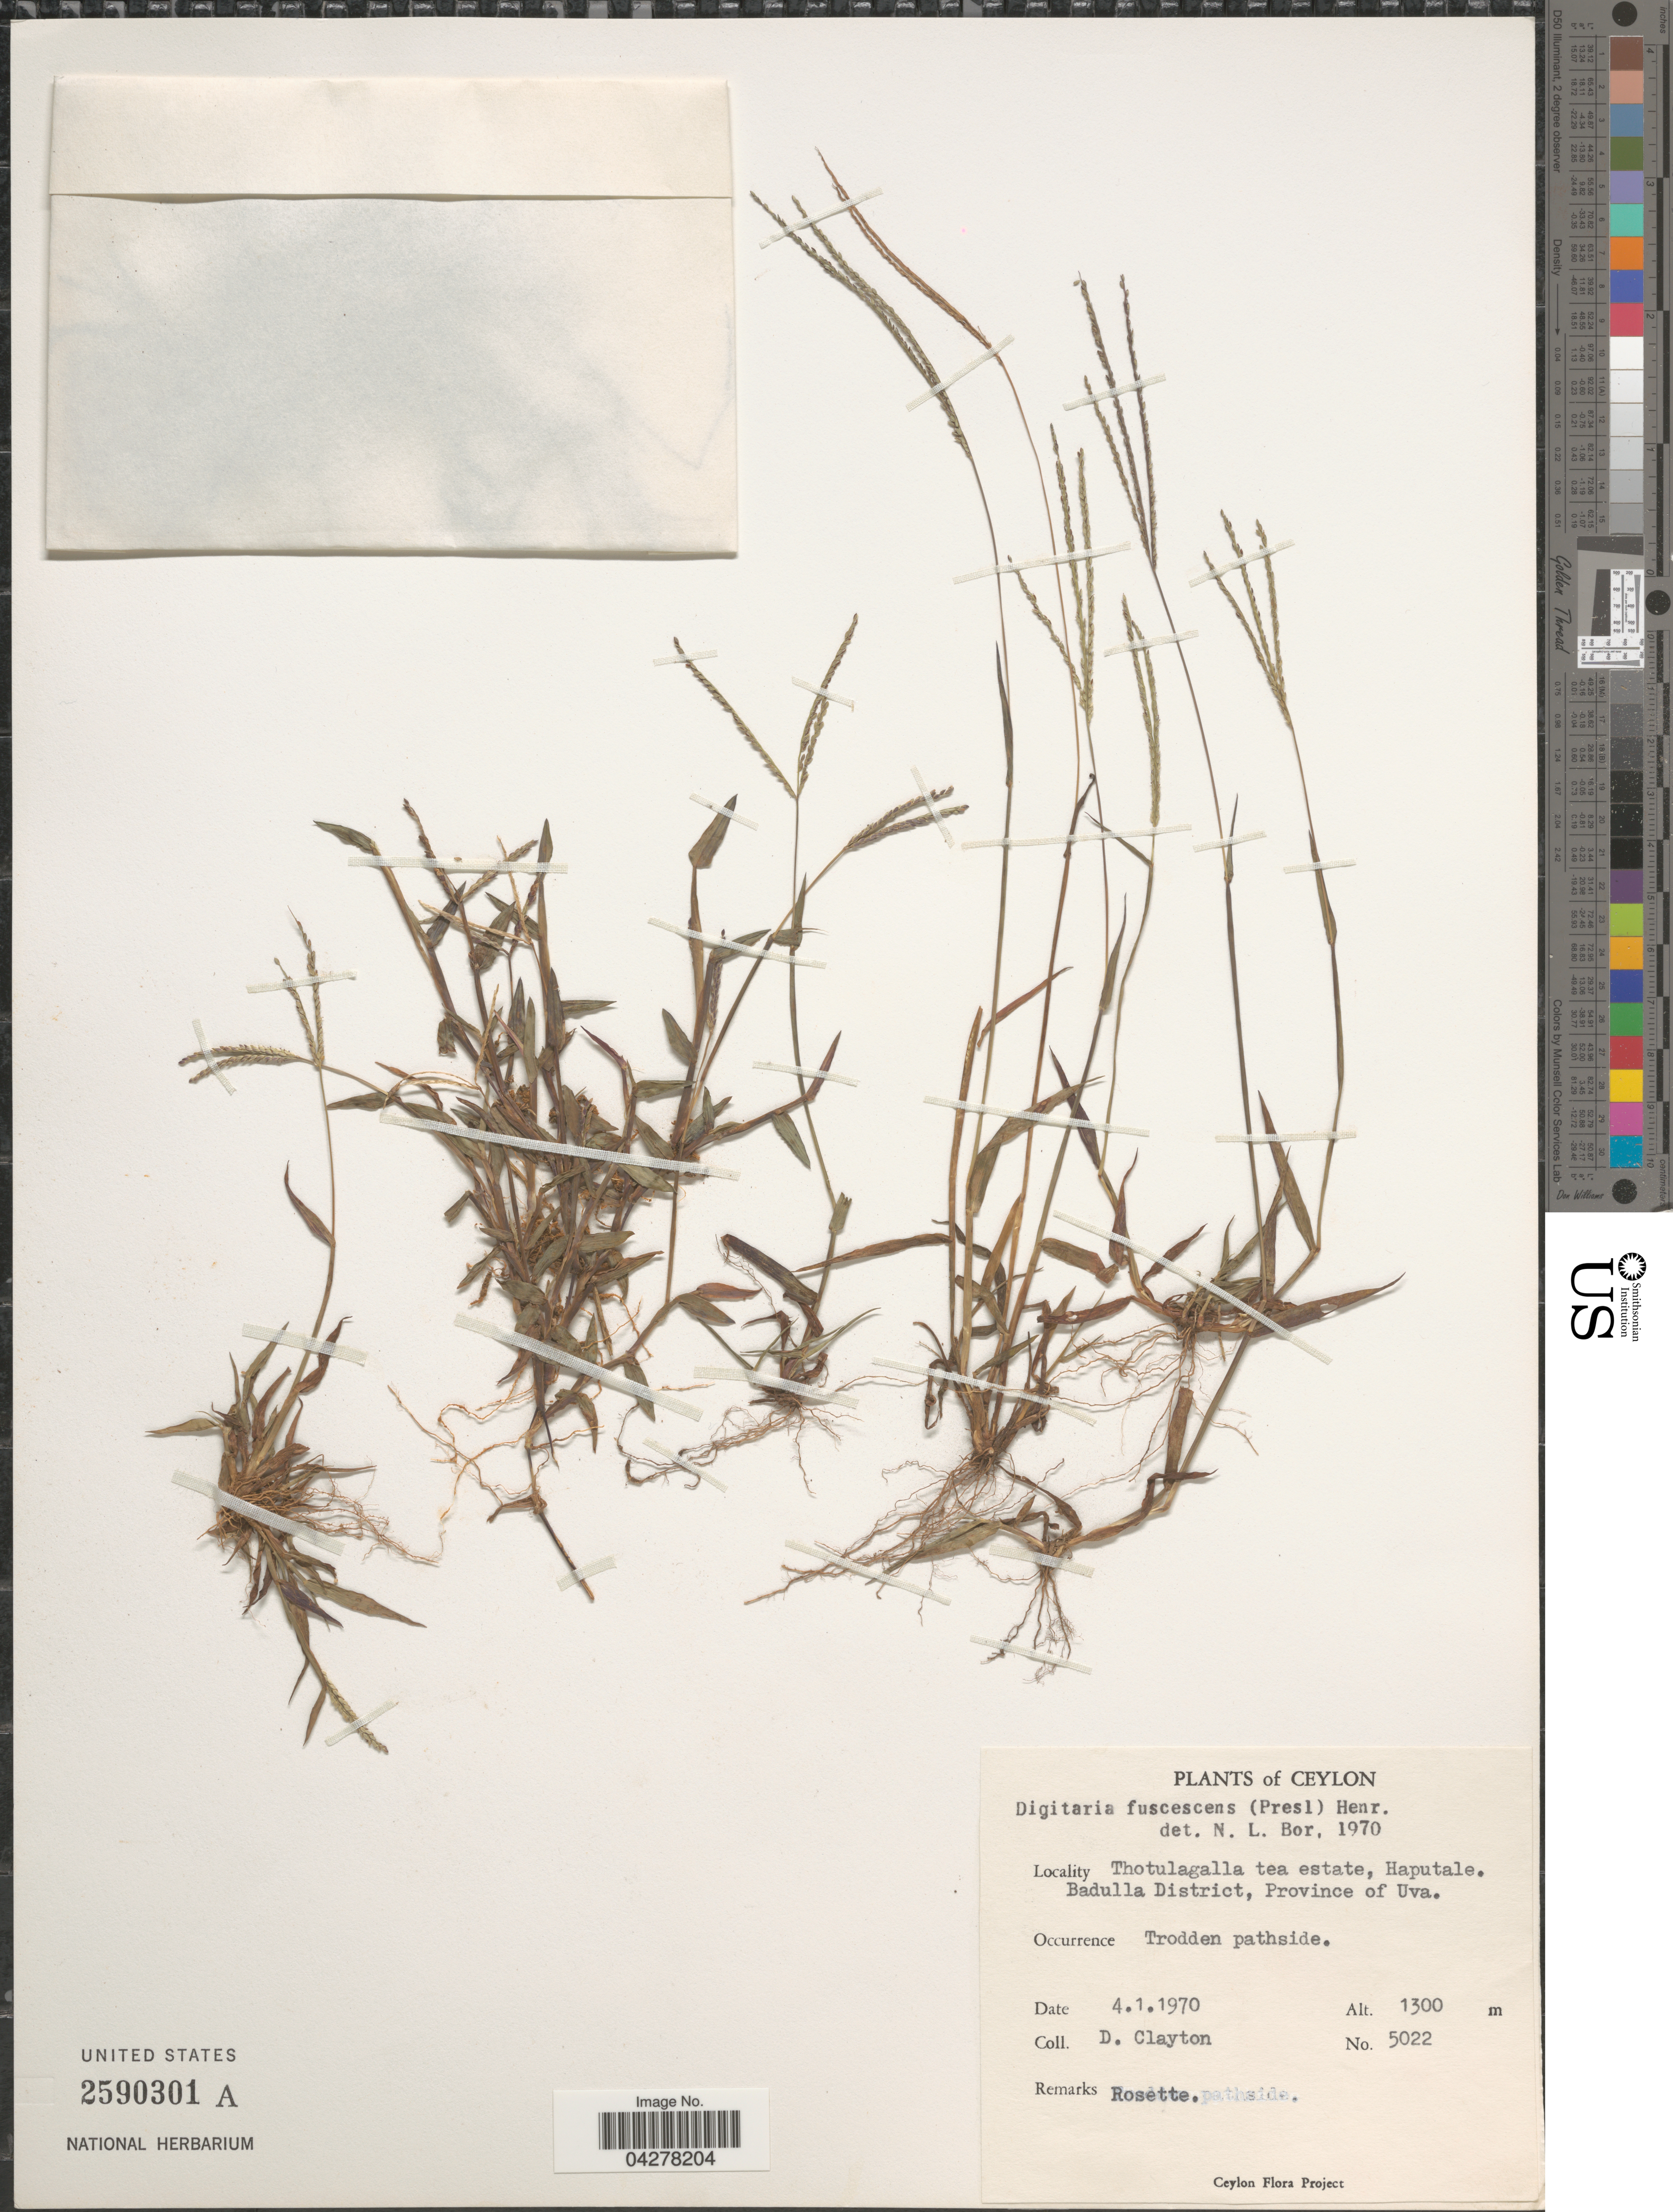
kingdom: Plantae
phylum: Tracheophyta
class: Liliopsida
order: Poales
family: Poaceae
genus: Digitaria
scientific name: Digitaria fuscescens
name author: (J. Presl) Henr.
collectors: D. Clayton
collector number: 5022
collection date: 1970-01-04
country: Sri Lanka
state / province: Uva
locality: Ceylon. Thotulagalla tea estate, Haputale. Badulla District. Trodden pathside.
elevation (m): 1300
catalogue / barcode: US 2590301A